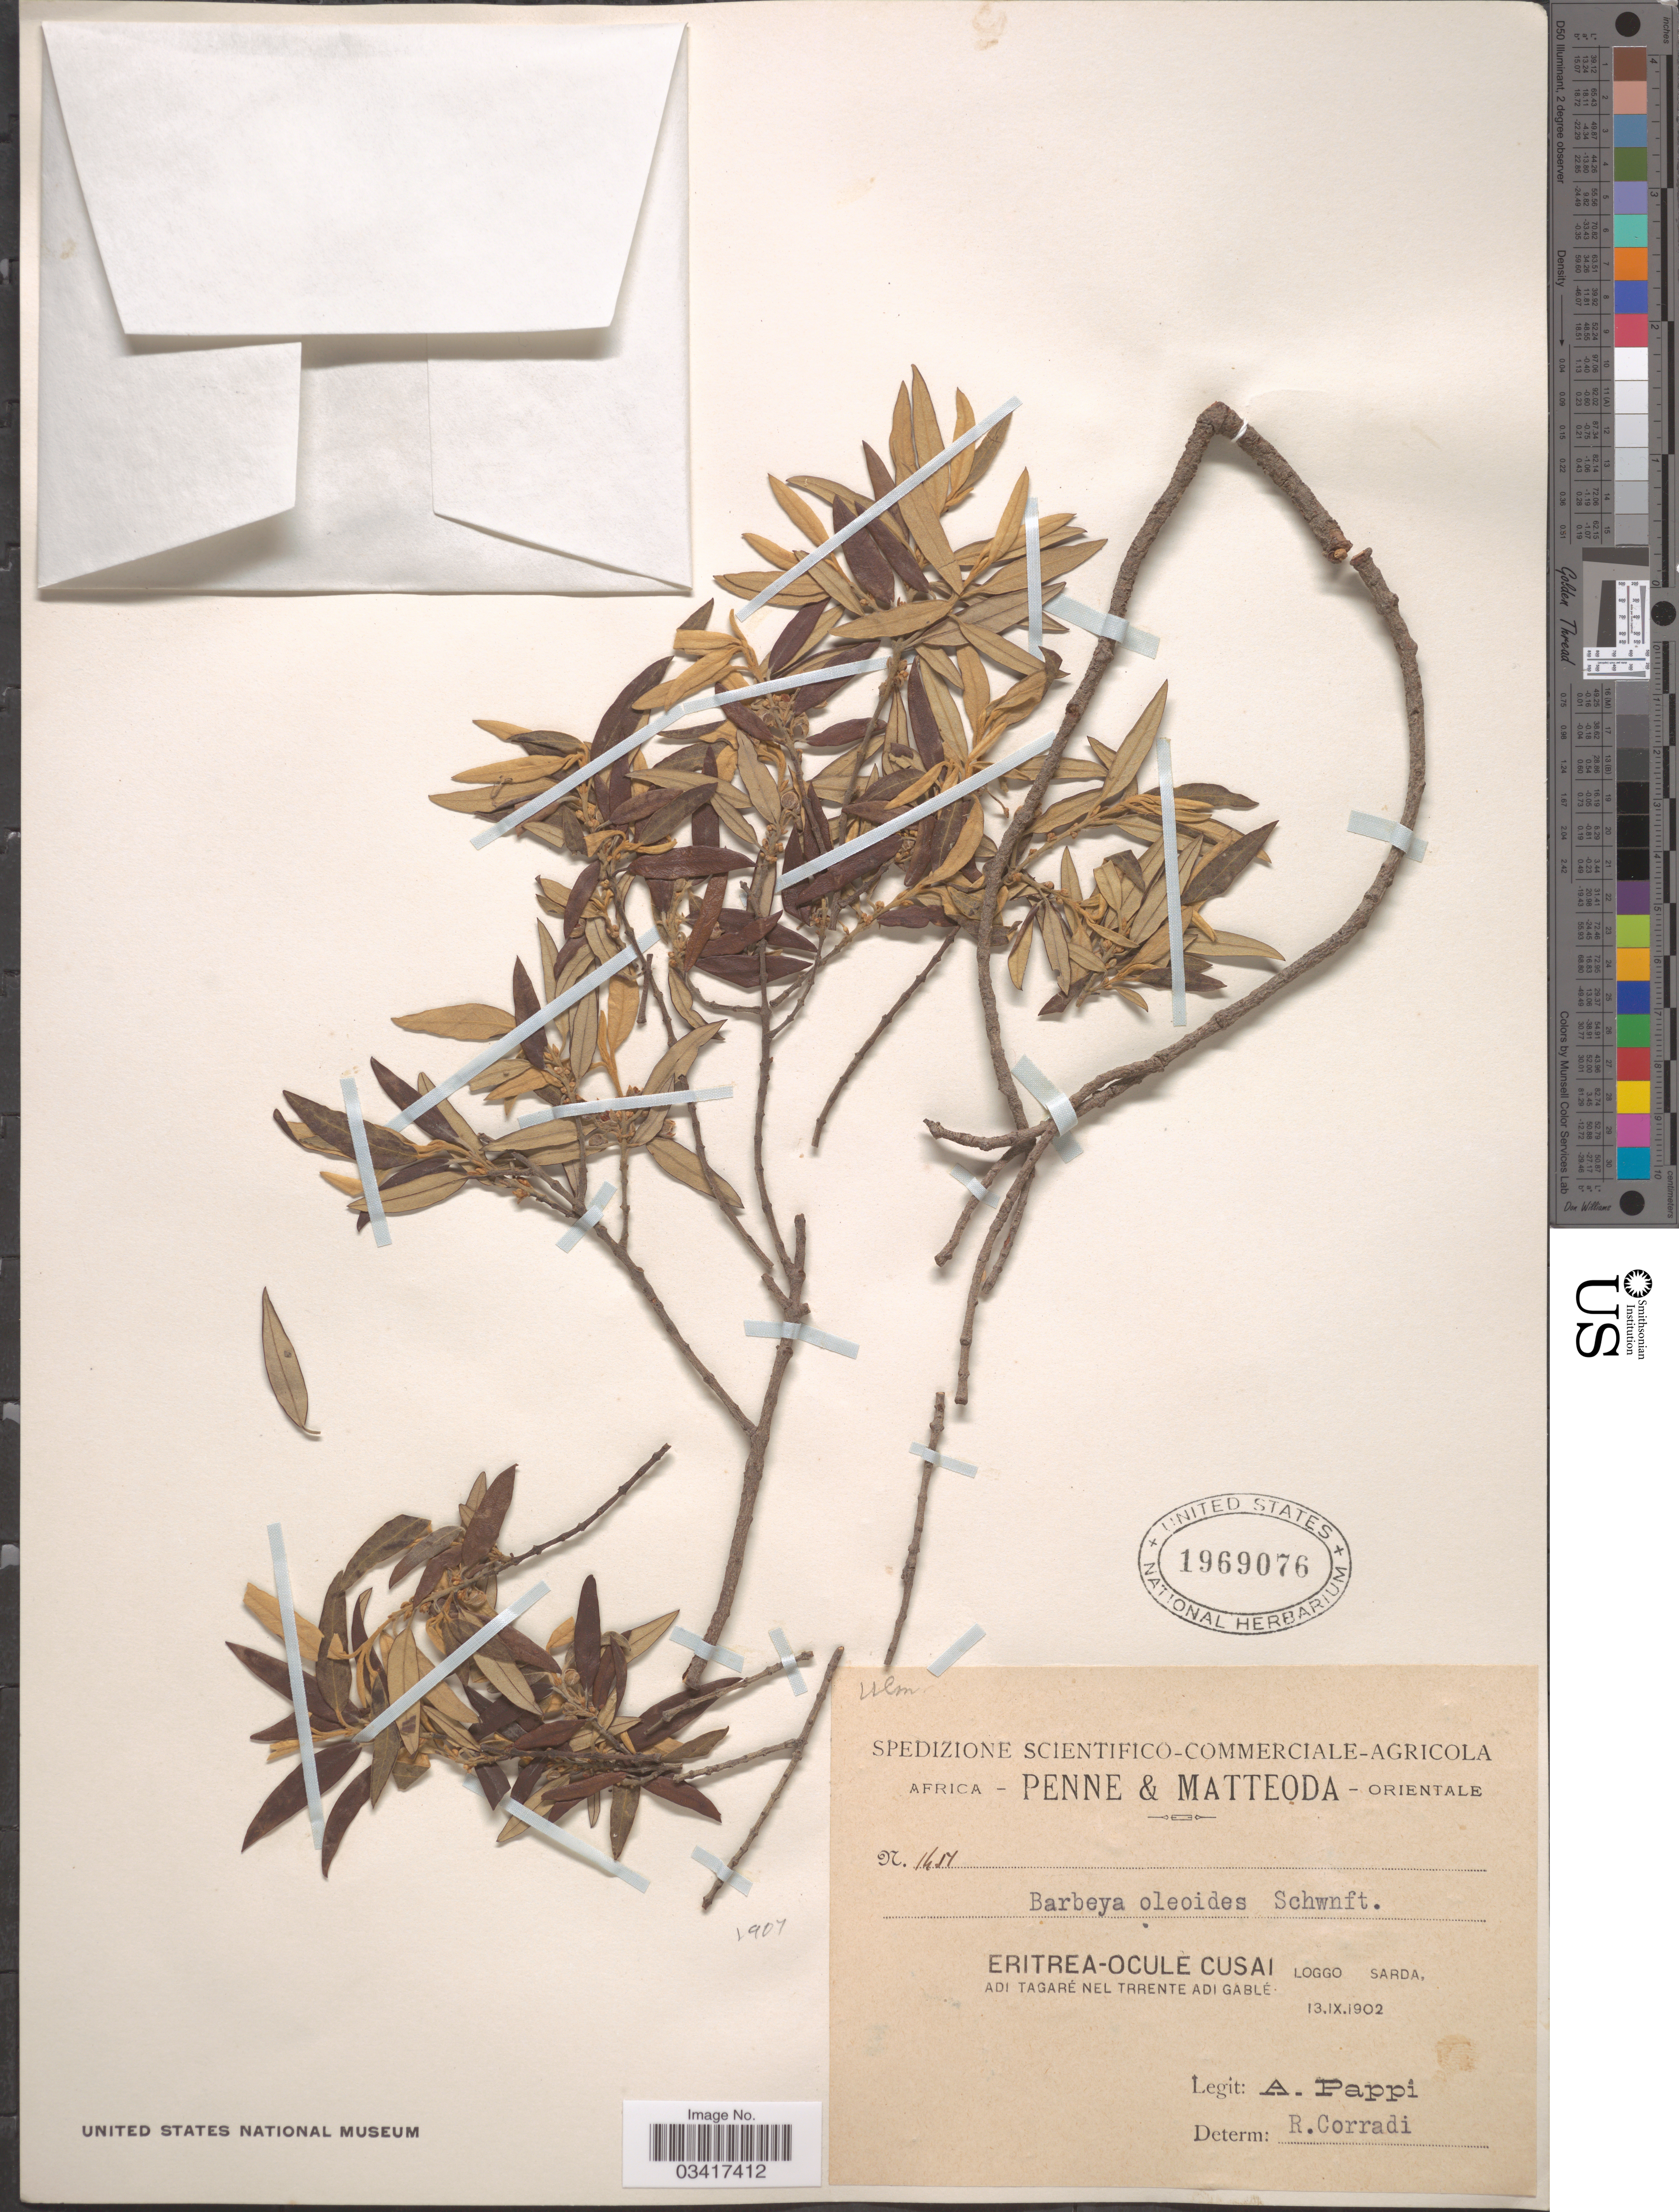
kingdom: Plantae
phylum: Tracheophyta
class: Magnoliopsida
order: Rosales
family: Barbeyaceae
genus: Barbeya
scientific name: Barbeya oleoides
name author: Schweinf.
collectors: A. Pappi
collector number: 1451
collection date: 1902-09-13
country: Eritrea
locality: Africa Orientale. Penne & Matteoda. Eritrea-Ocule Cusai, Loggo Sarda, Adi Tagaré nel Trrente Adi Gablé.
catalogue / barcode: US 1969076